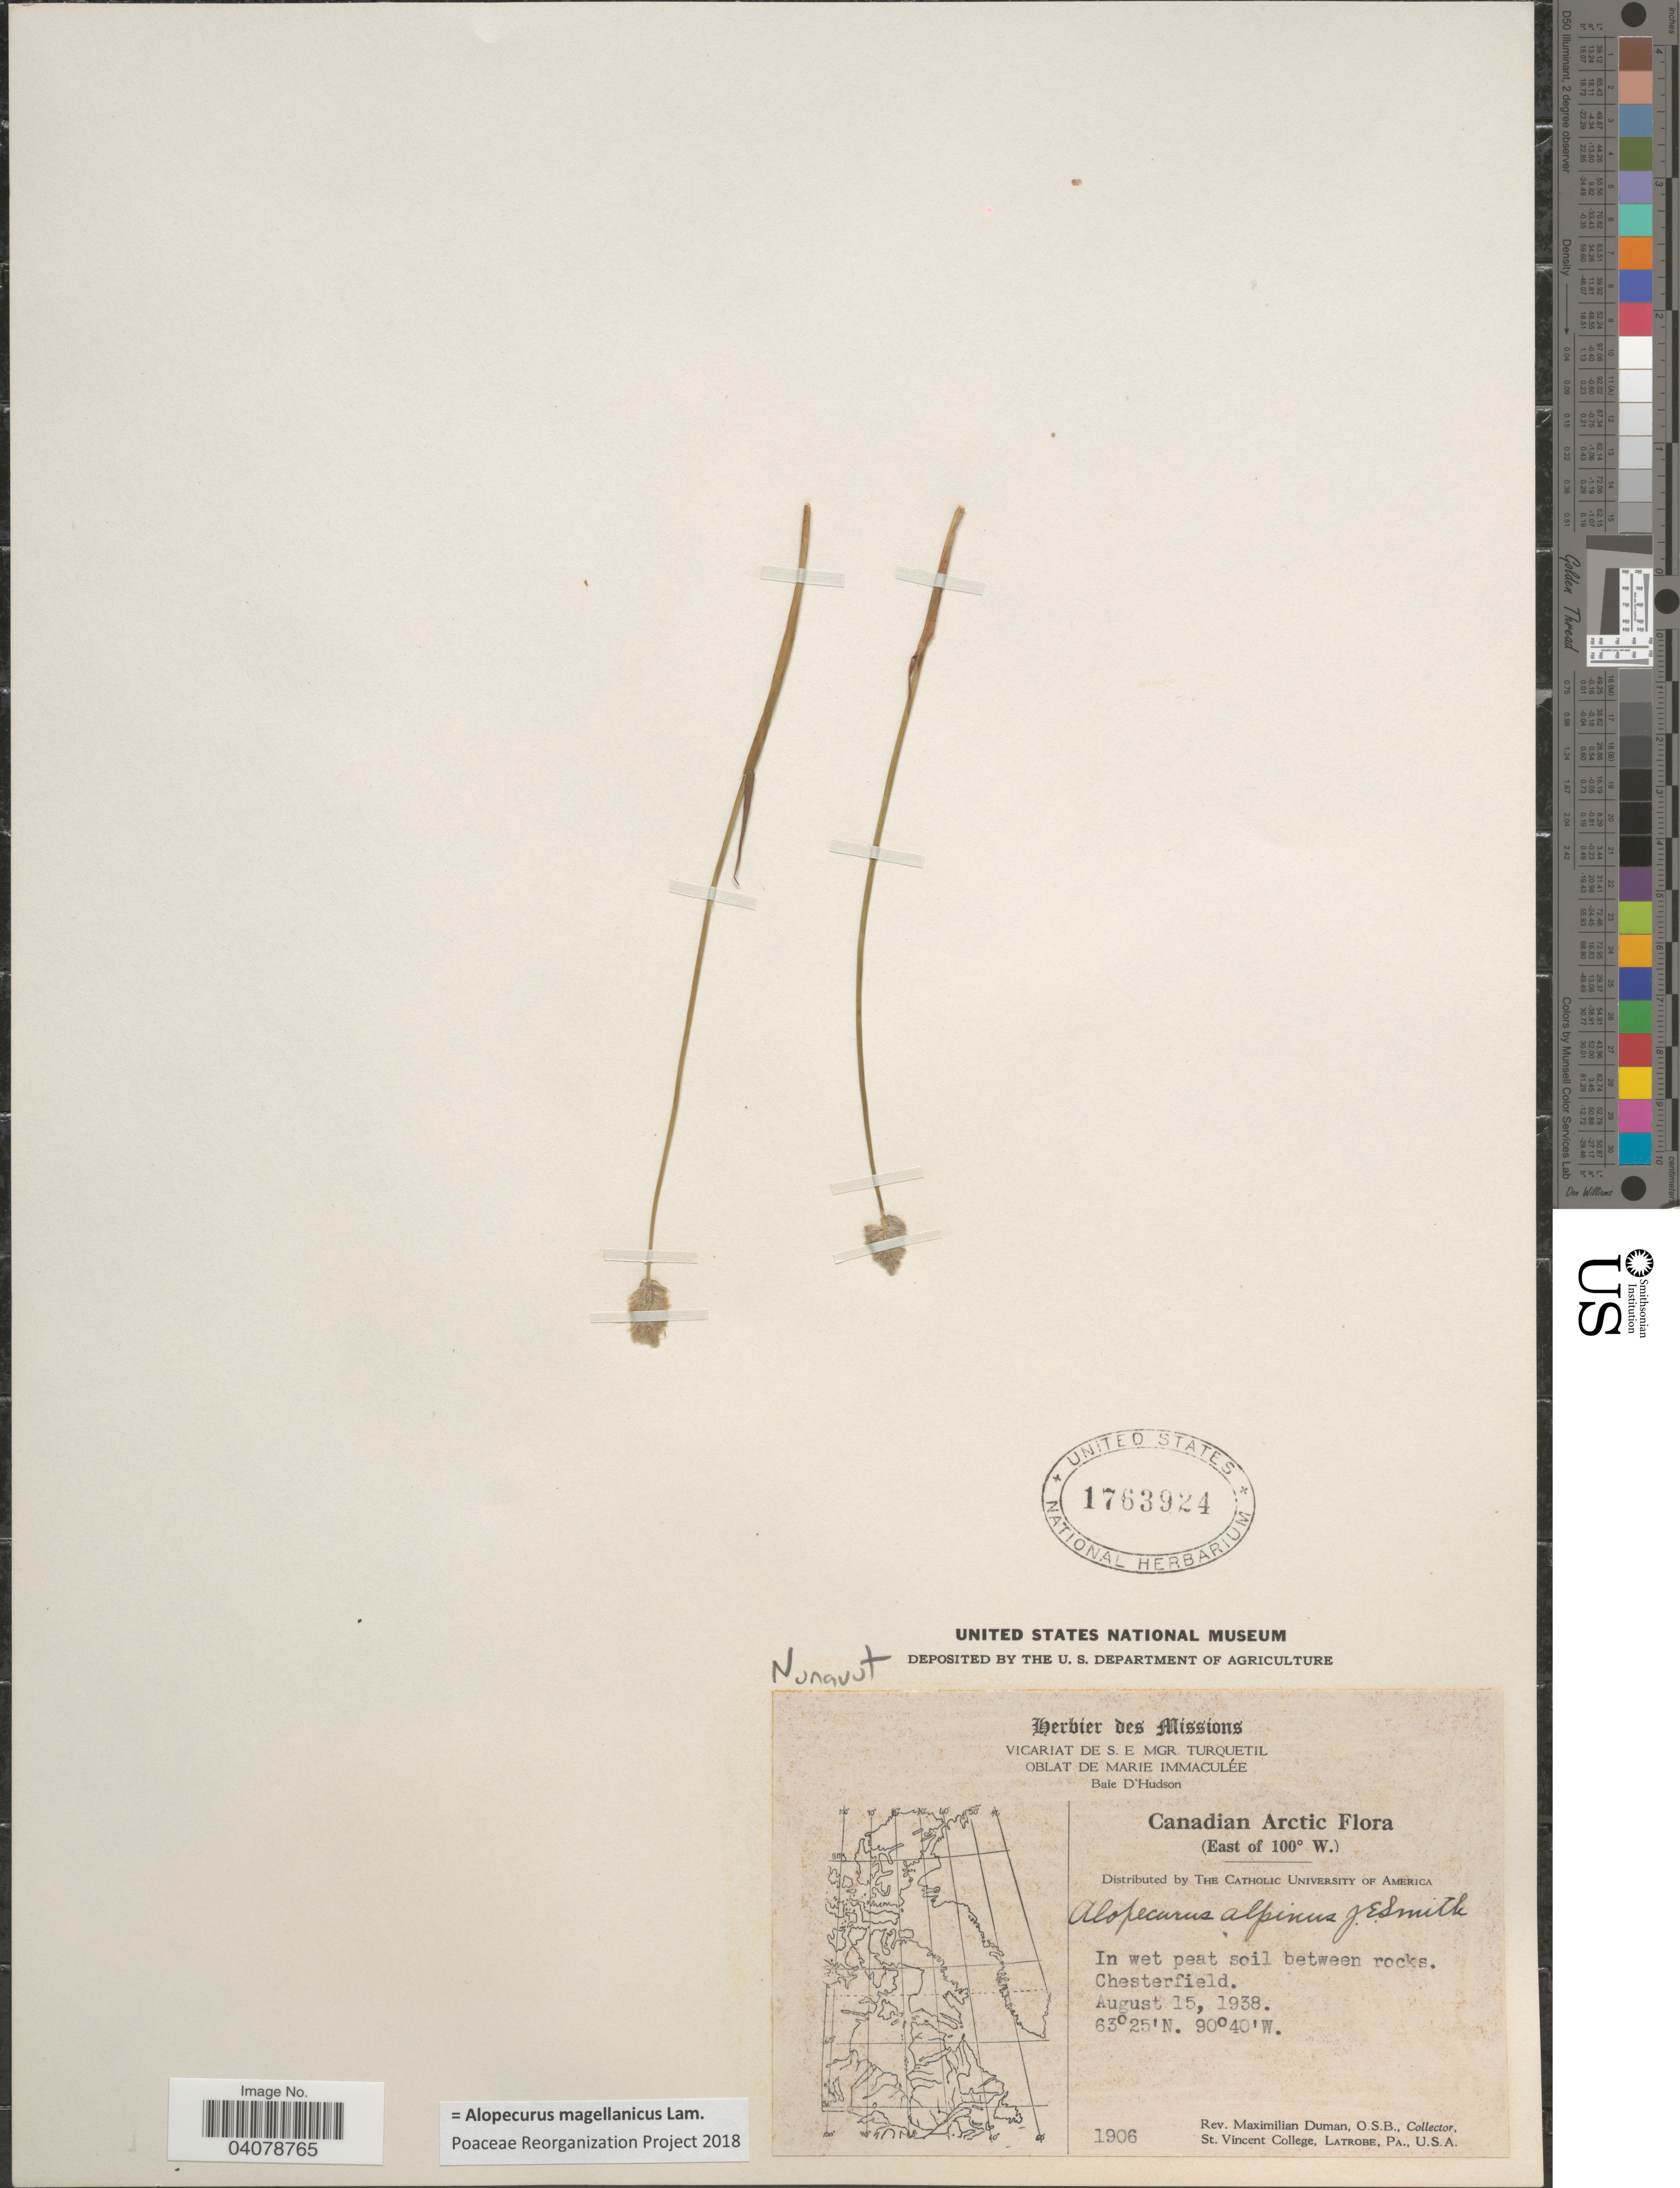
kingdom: Plantae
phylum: Tracheophyta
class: Liliopsida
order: Poales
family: Poaceae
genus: Alopecurus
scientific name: Alopecurus magellanicus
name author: Lam.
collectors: M. Duman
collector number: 1906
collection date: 1938-08-15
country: Canada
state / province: Nunavut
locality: Canadian Arctic. (East of 100° W.) In wet peat soil between rocks. Chesterfield.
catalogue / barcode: US 1763924